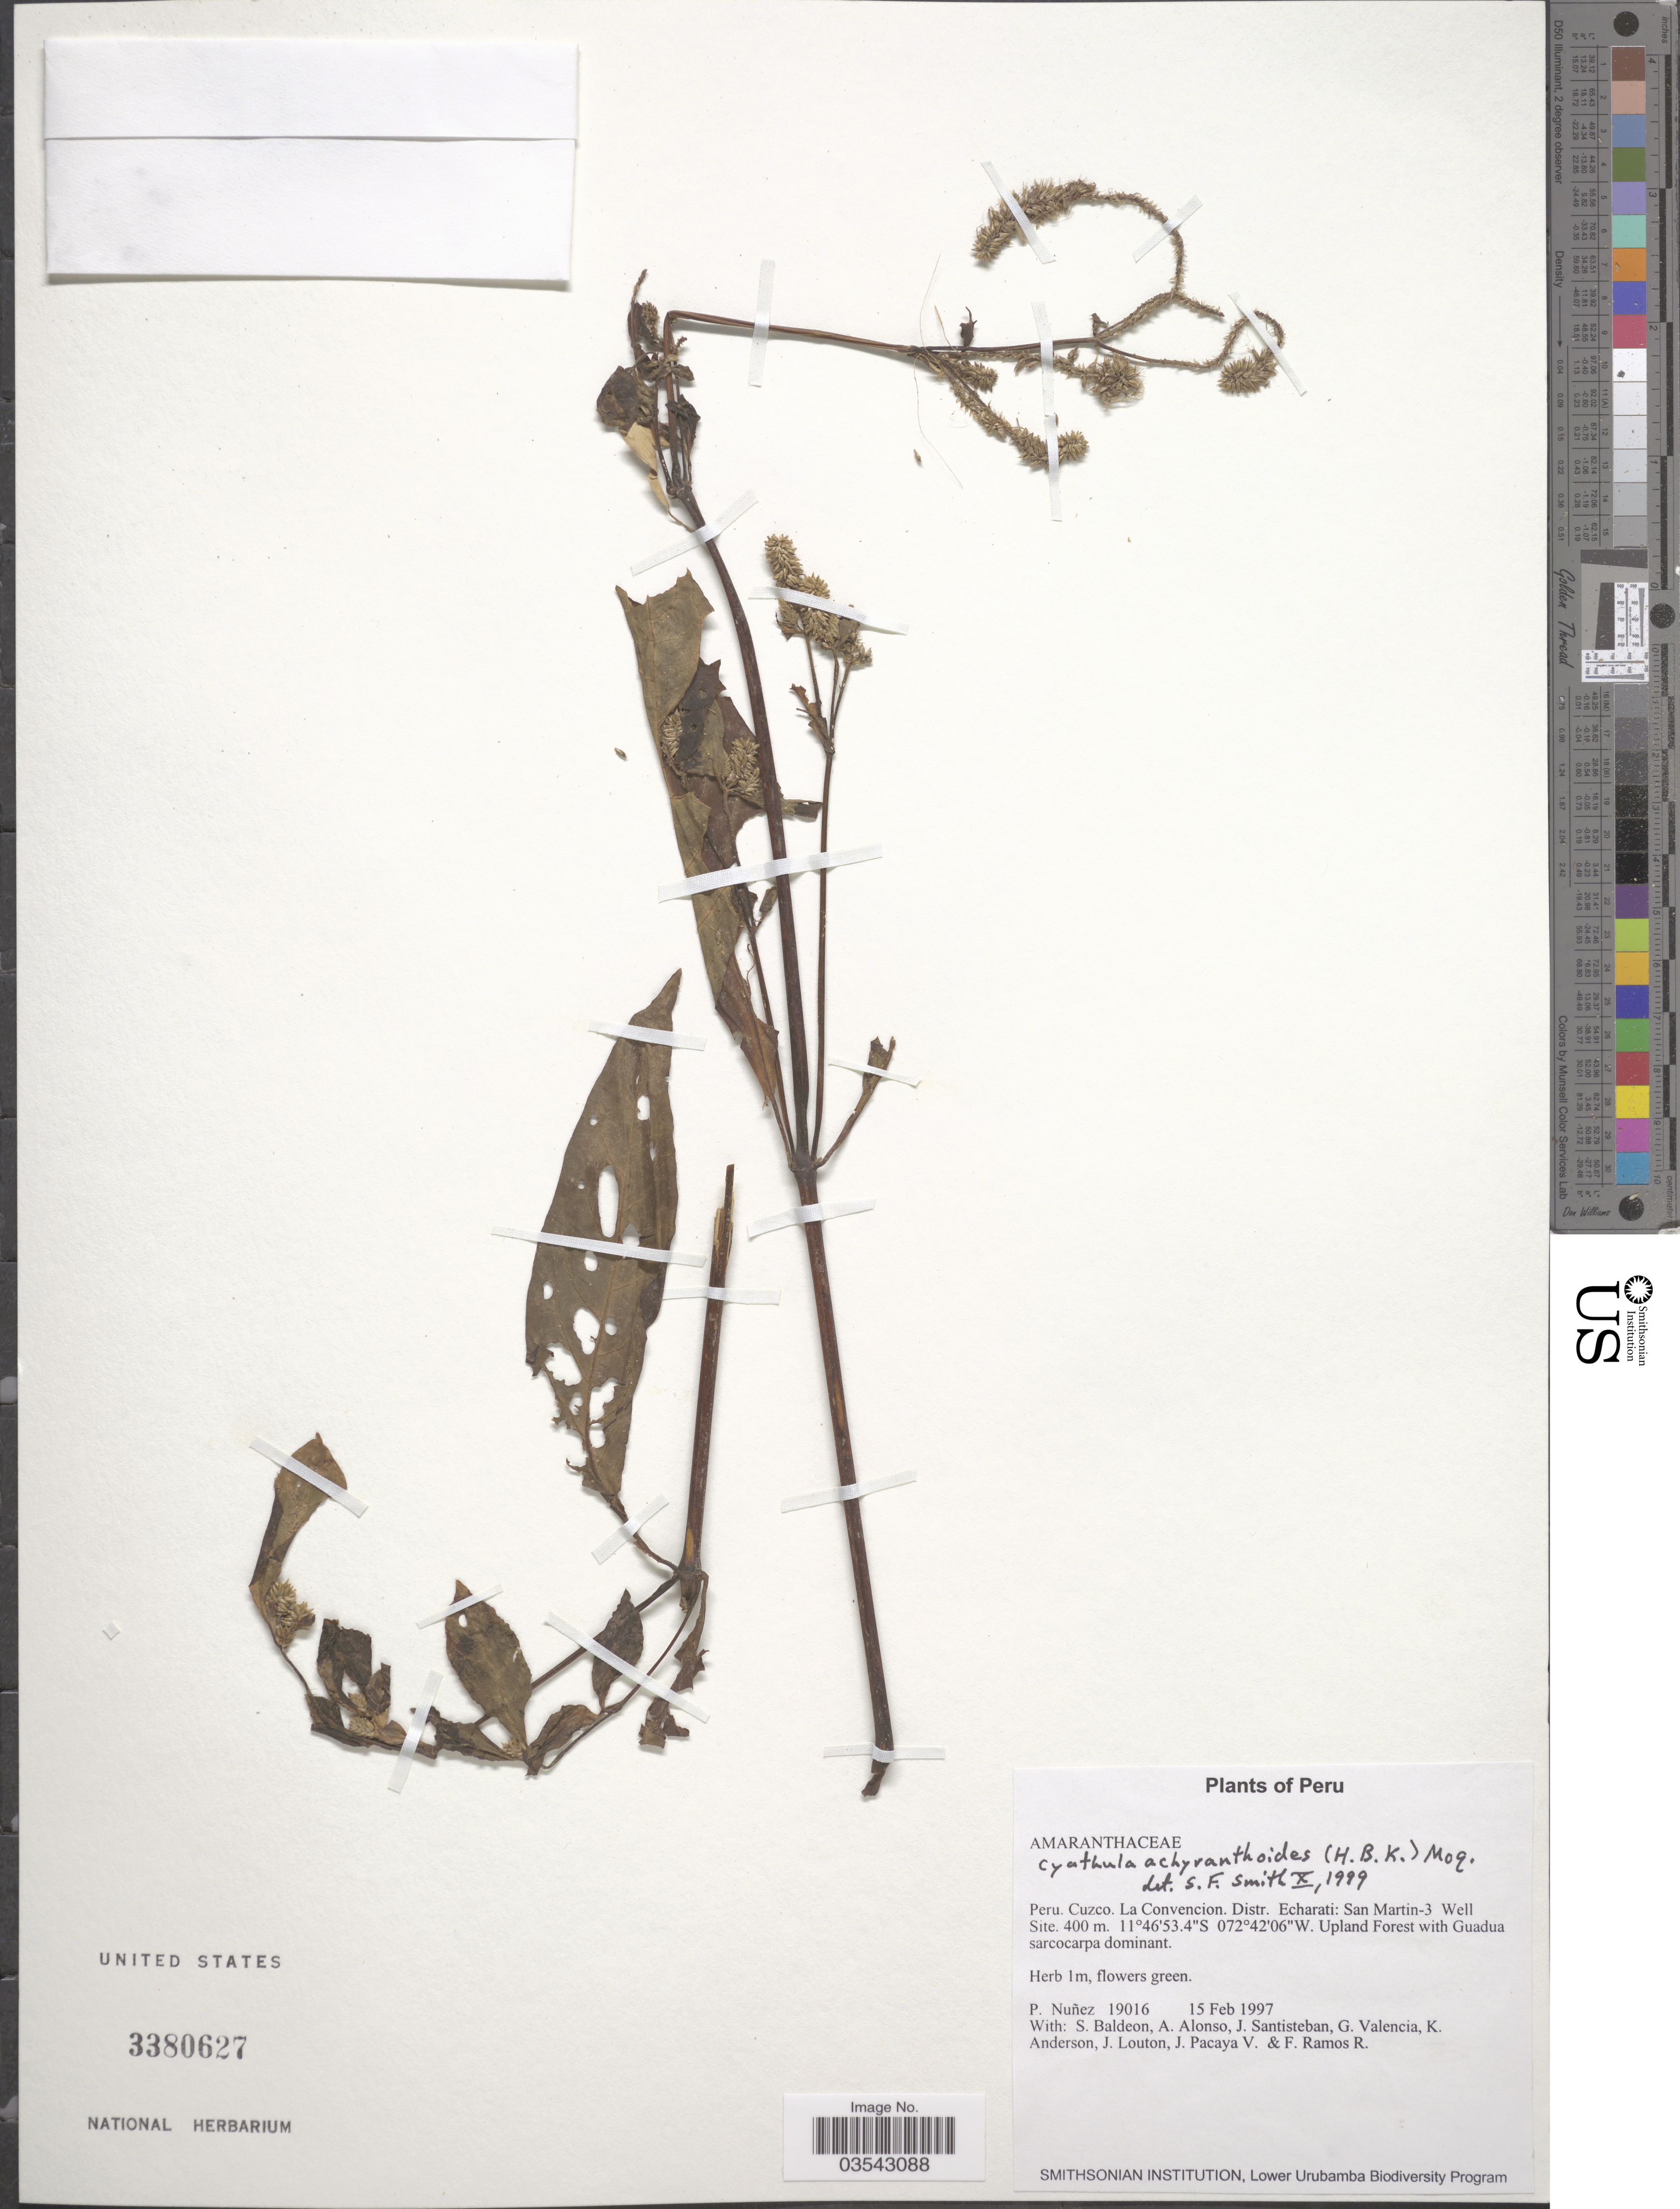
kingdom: Plantae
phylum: Tracheophyta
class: Magnoliopsida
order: Caryophyllales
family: Amaranthaceae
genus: Cyathula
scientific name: Cyathula achyranthoides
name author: (Kunth) Moq.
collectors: P. Nuñez V., S. Baldeon, A. Alonso, J. Santisteban & et al.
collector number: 19016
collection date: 1997-02-15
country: Peru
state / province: Cusco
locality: Cuzco. La Convencion. Distr. Echarati: San Martin-3 Well Site.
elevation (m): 400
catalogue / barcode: US 3380627